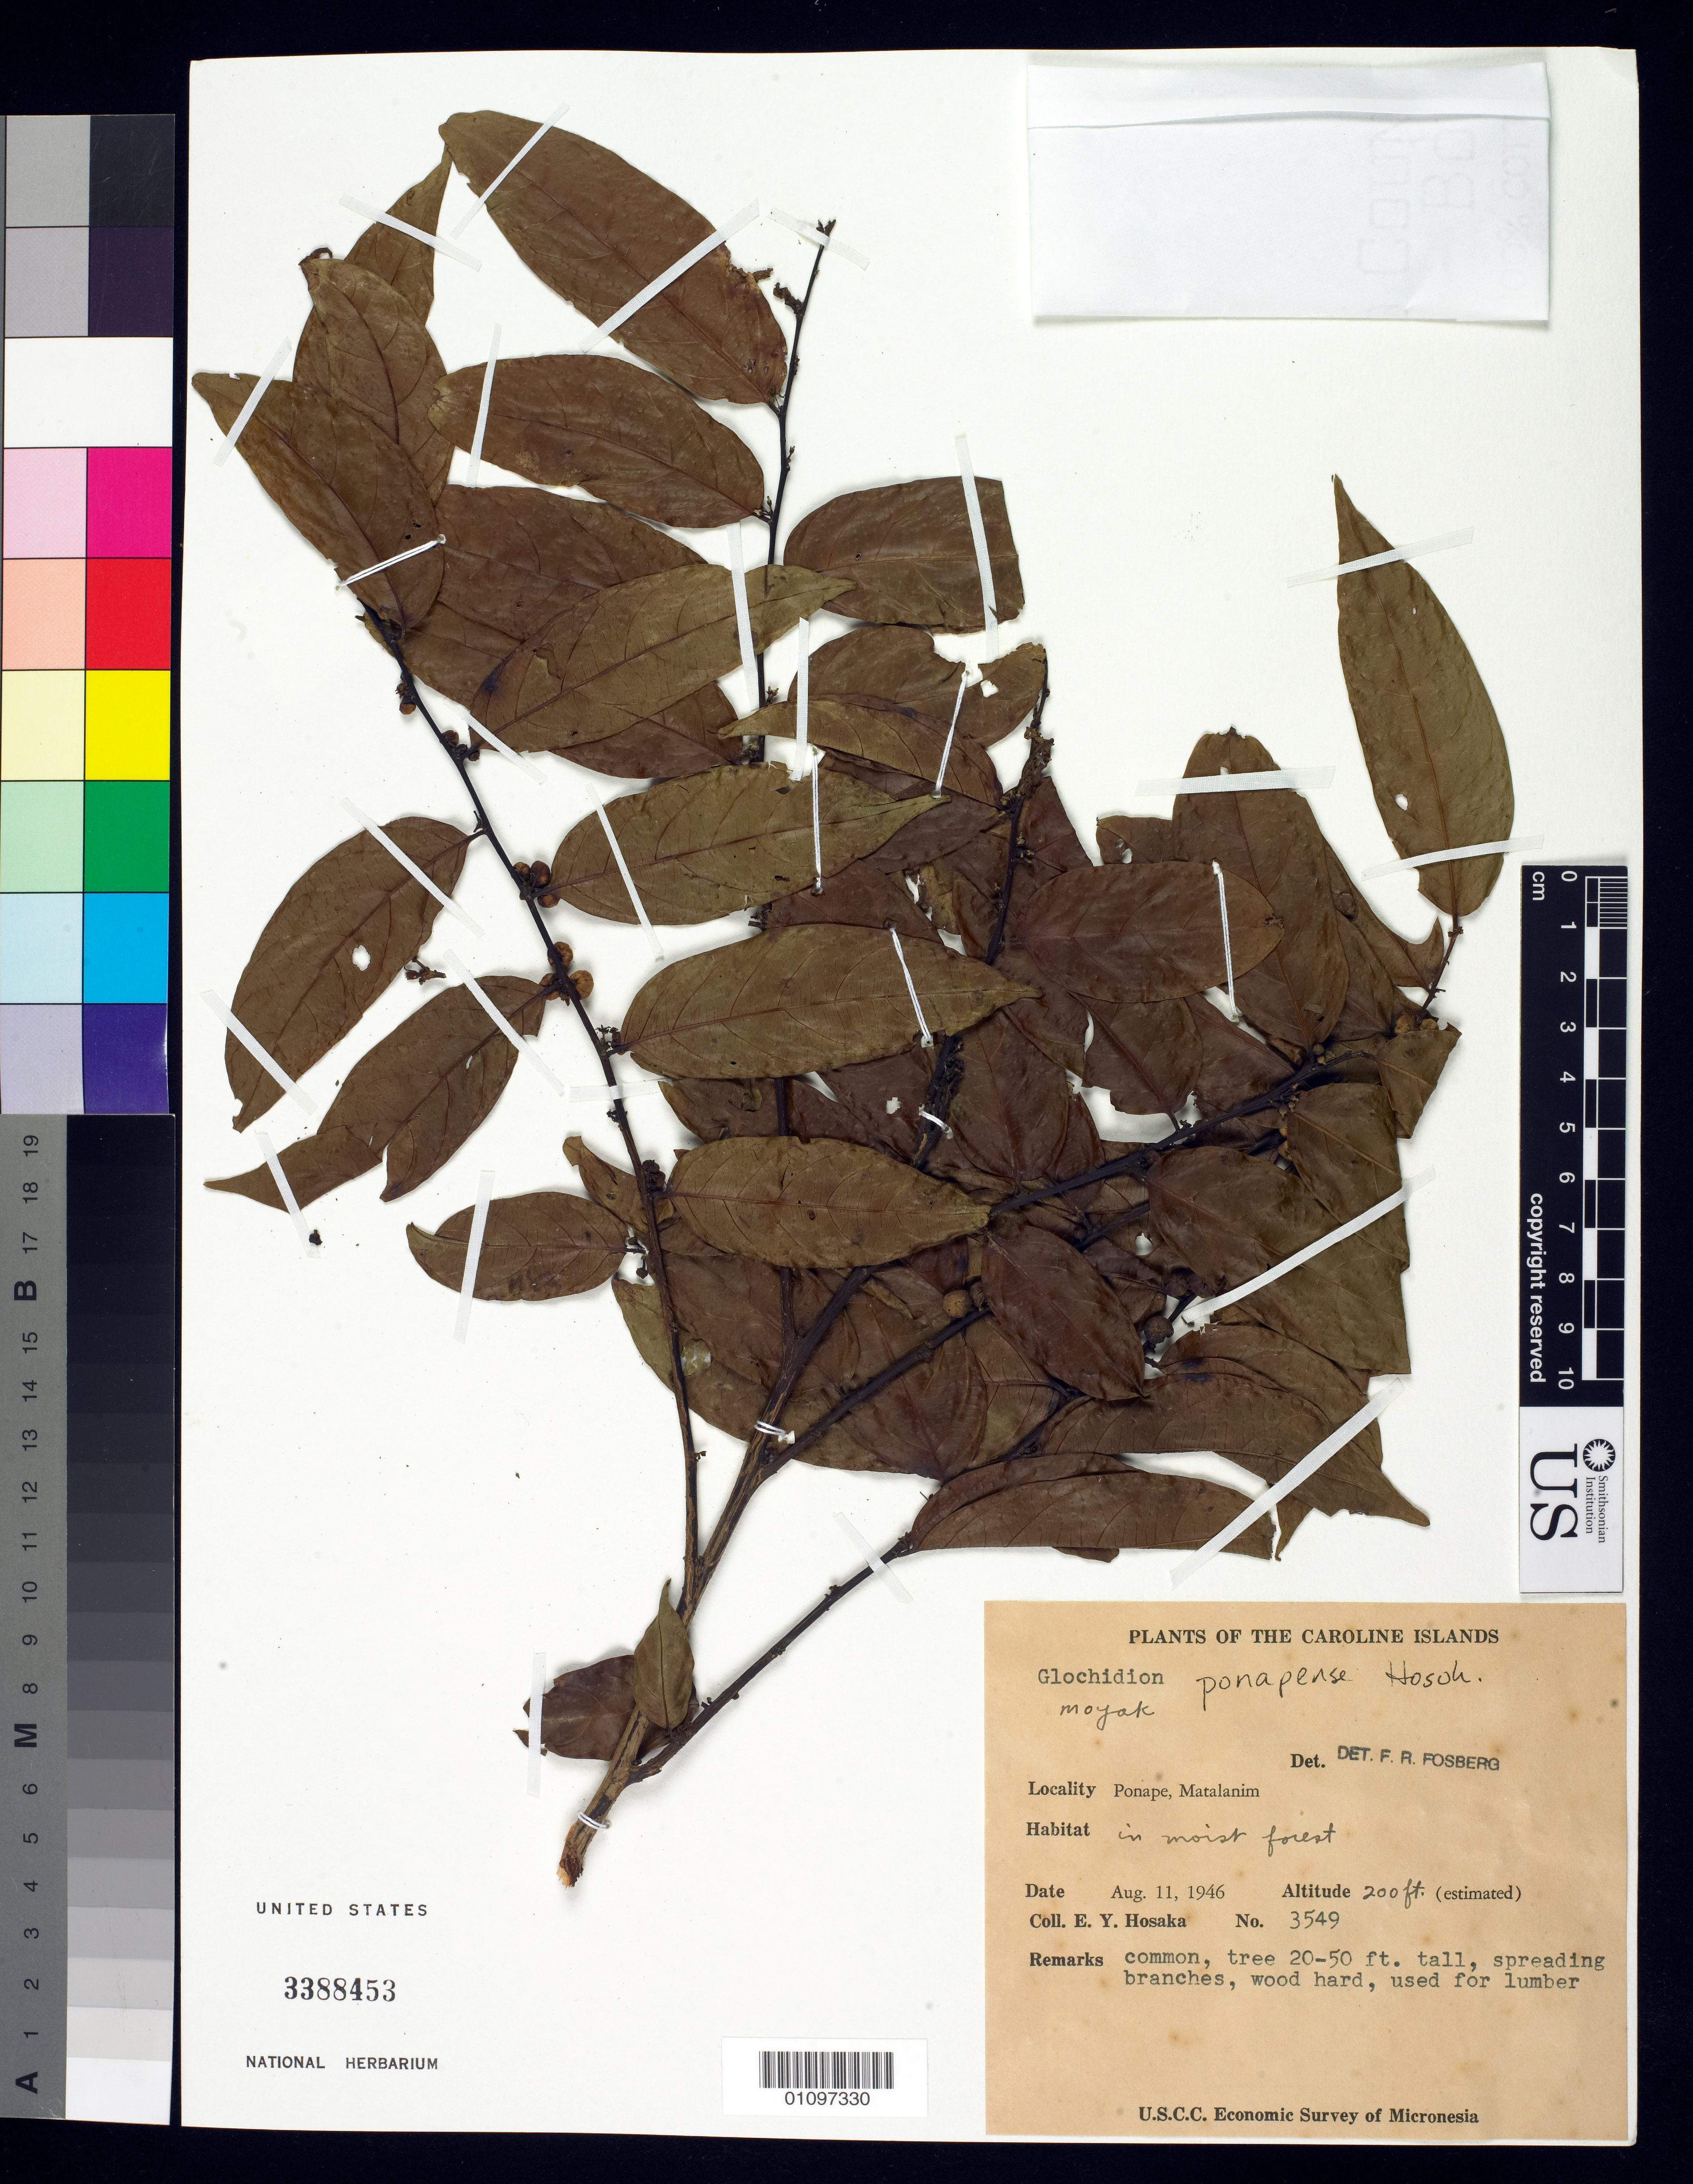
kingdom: Plantae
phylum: Tracheophyta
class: Magnoliopsida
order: Malpighiales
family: Phyllanthaceae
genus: Phyllanthus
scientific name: Phyllanthus ponapense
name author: (Hosok.) W.L. Wagner & Lorence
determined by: Wagner, W. L., (BOT), Smithsonian Institution - National Museum of Natural History (UNITED STATES)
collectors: E. Y. Hosaka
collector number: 3549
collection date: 1946-08-11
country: Micronesia, Federated States of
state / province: Pohnpei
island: Pohnpei [Ponape]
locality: Ponape, Matalanim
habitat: moist forest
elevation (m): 61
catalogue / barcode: US 3388453